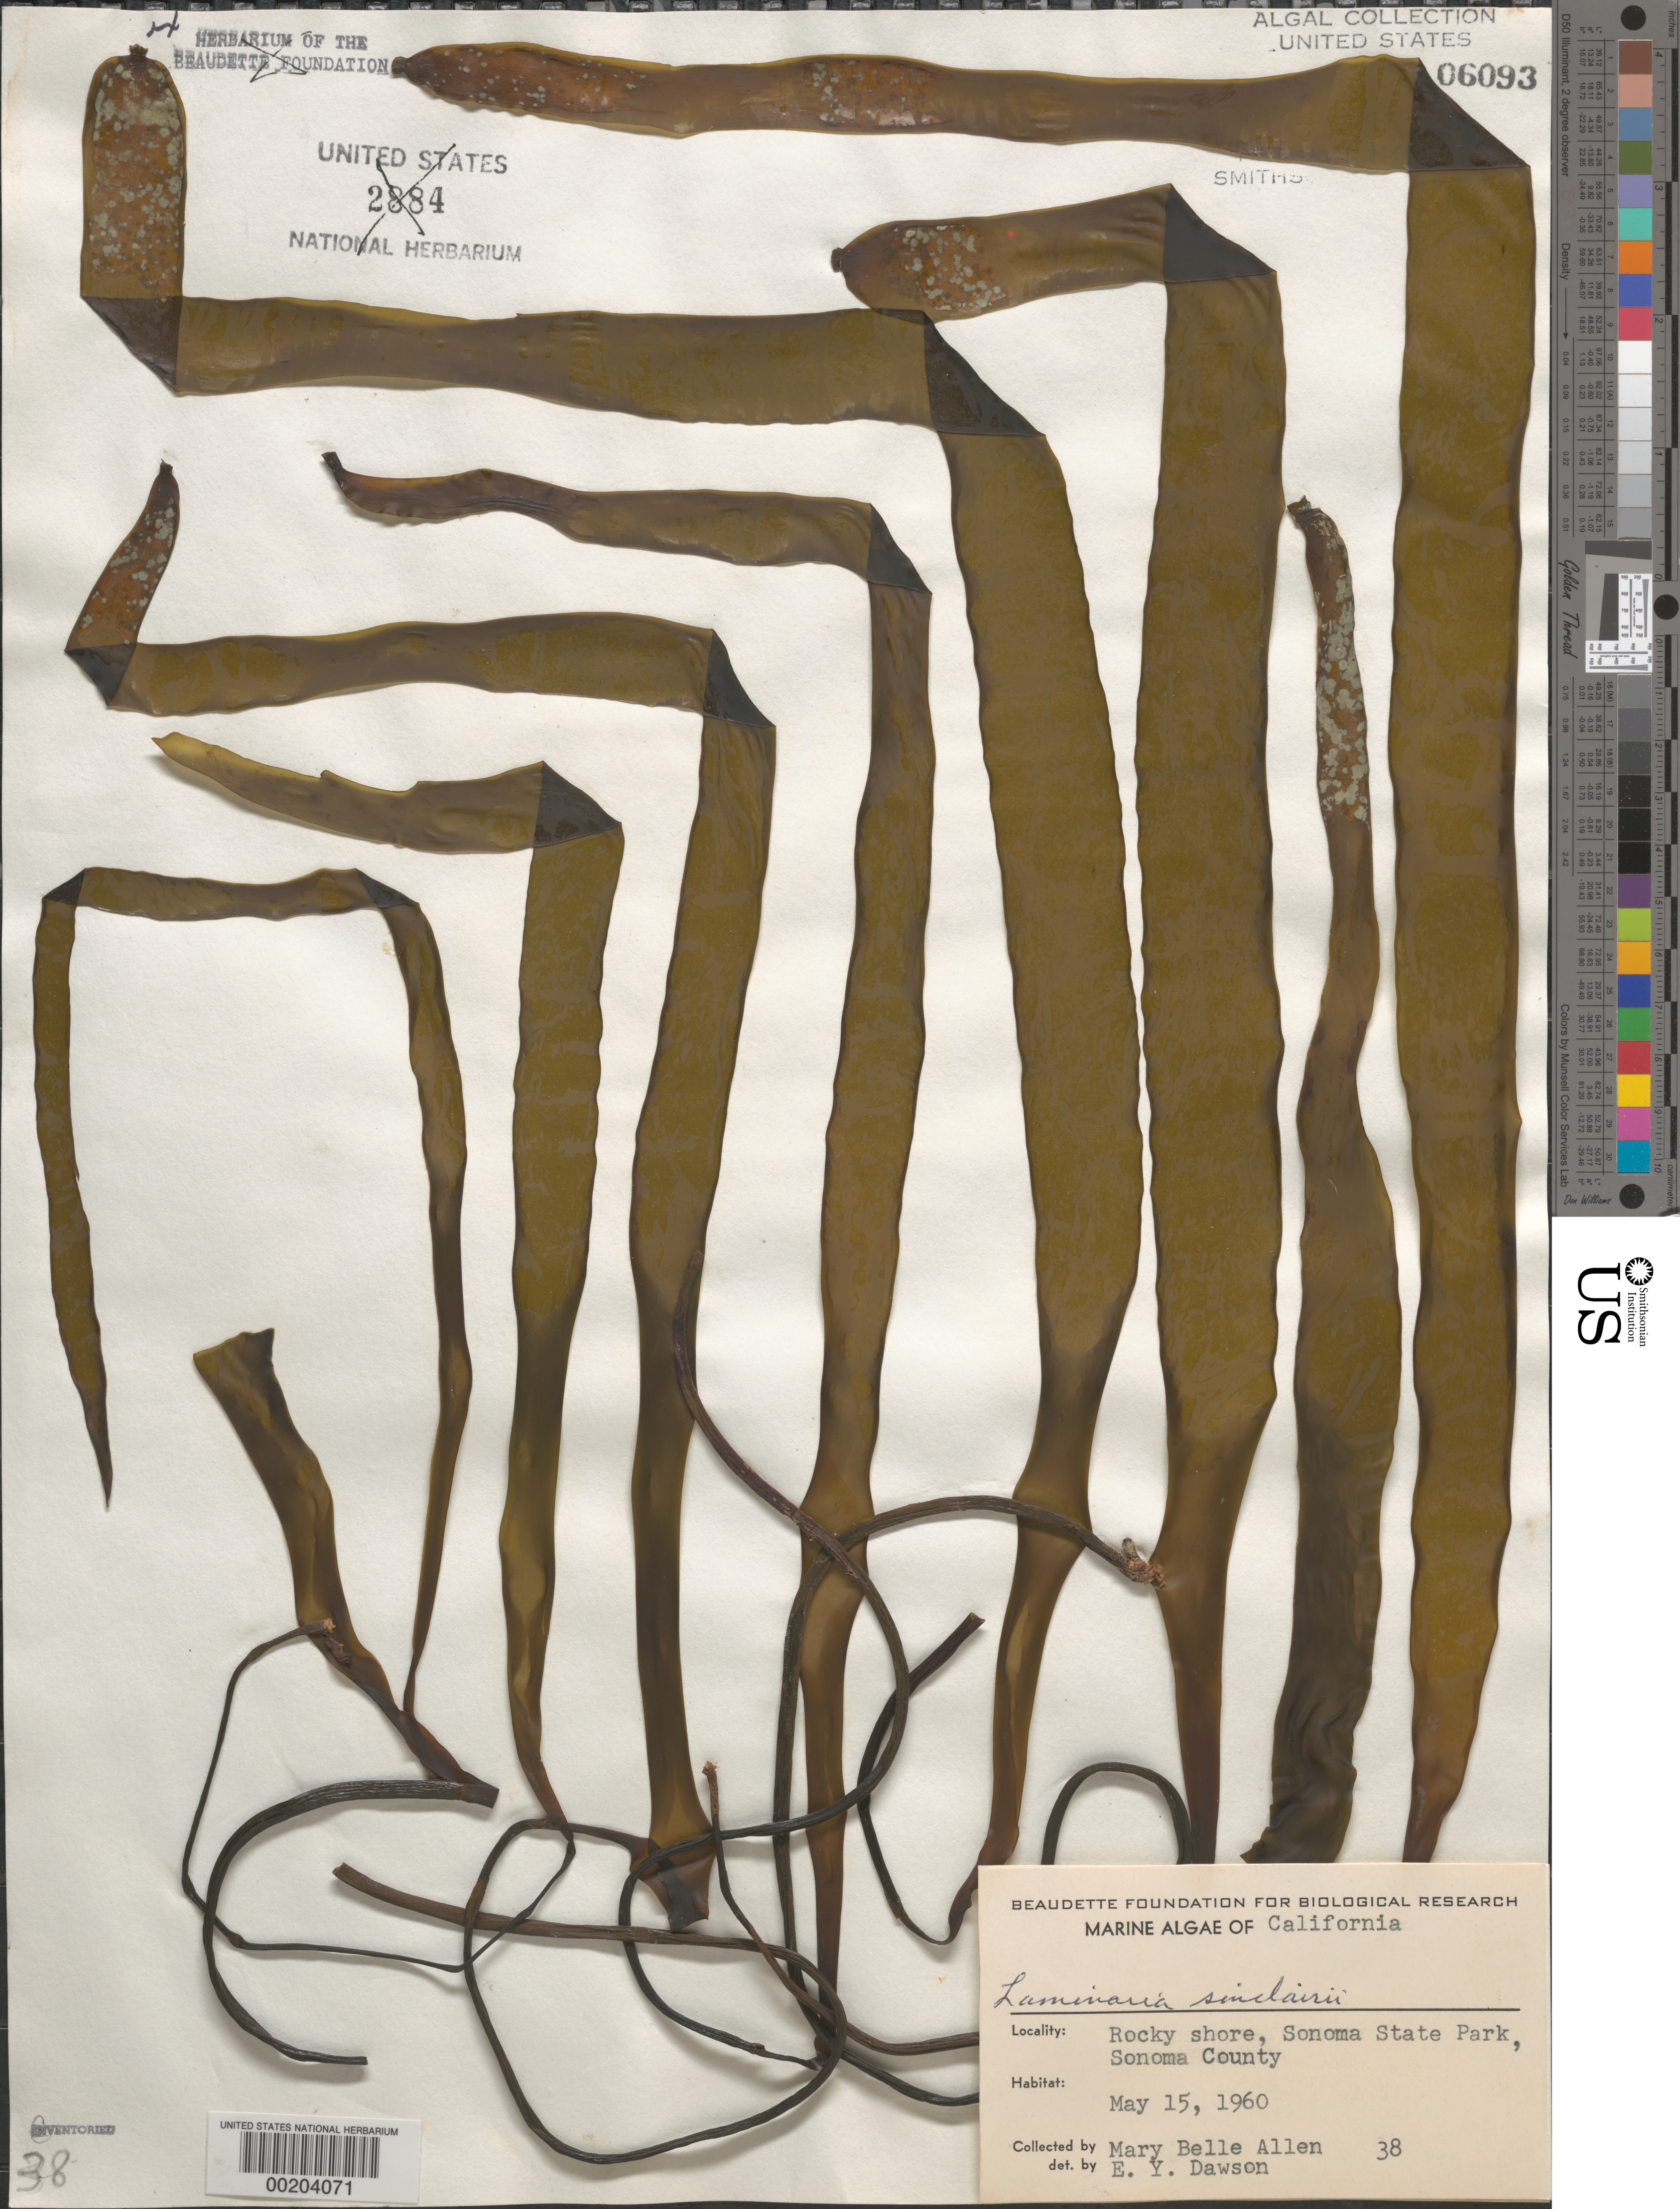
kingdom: Chromista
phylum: Ochrophyta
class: Phaeophyceae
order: Laminariales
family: Laminariaceae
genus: Laminaria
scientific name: Laminaria sinclairii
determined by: Dawson, E. Y.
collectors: M. B. Allen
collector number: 38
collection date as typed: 15 May 1960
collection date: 1960-05-15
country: United States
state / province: California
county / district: Sonoma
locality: Sonoma State Park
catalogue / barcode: US 6093